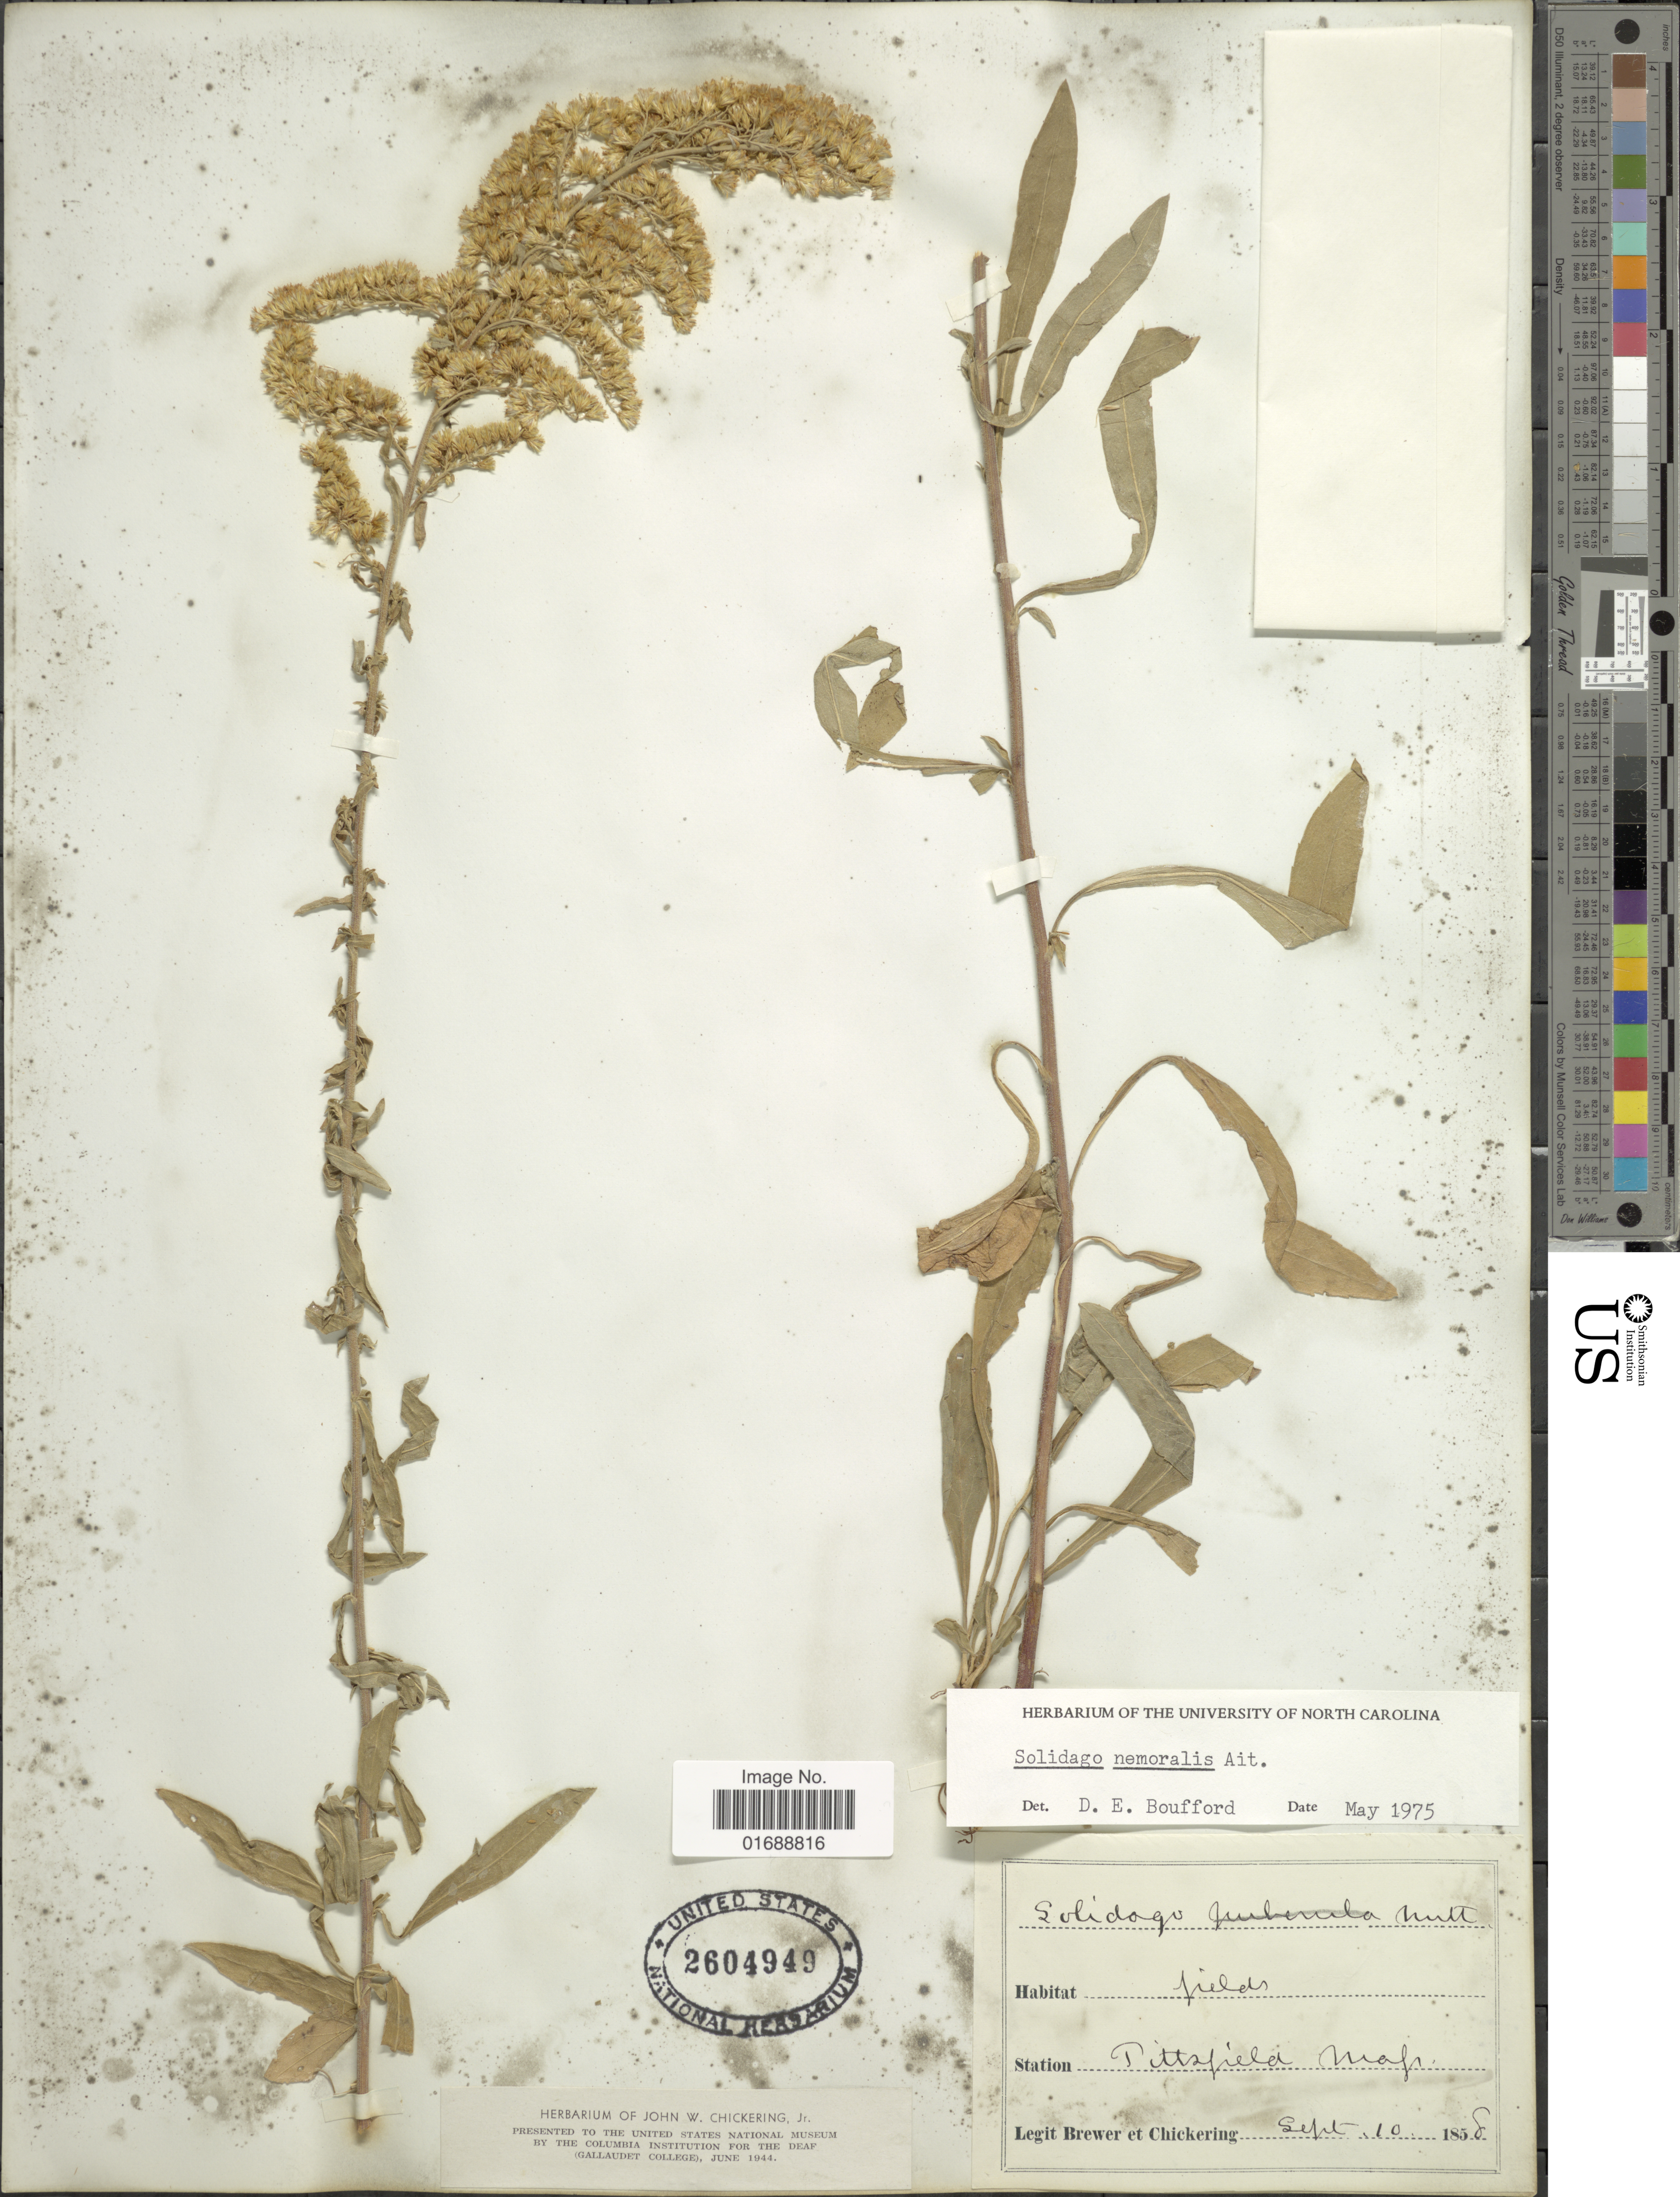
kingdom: Plantae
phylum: Tracheophyta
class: Magnoliopsida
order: Asterales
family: Asteraceae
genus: Solidago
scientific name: Solidago nemoralis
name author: Aiton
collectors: -. Brewer & -. Chickering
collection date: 1858-09-10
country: United States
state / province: Massachusetts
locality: Pittsfield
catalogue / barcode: US 2604949